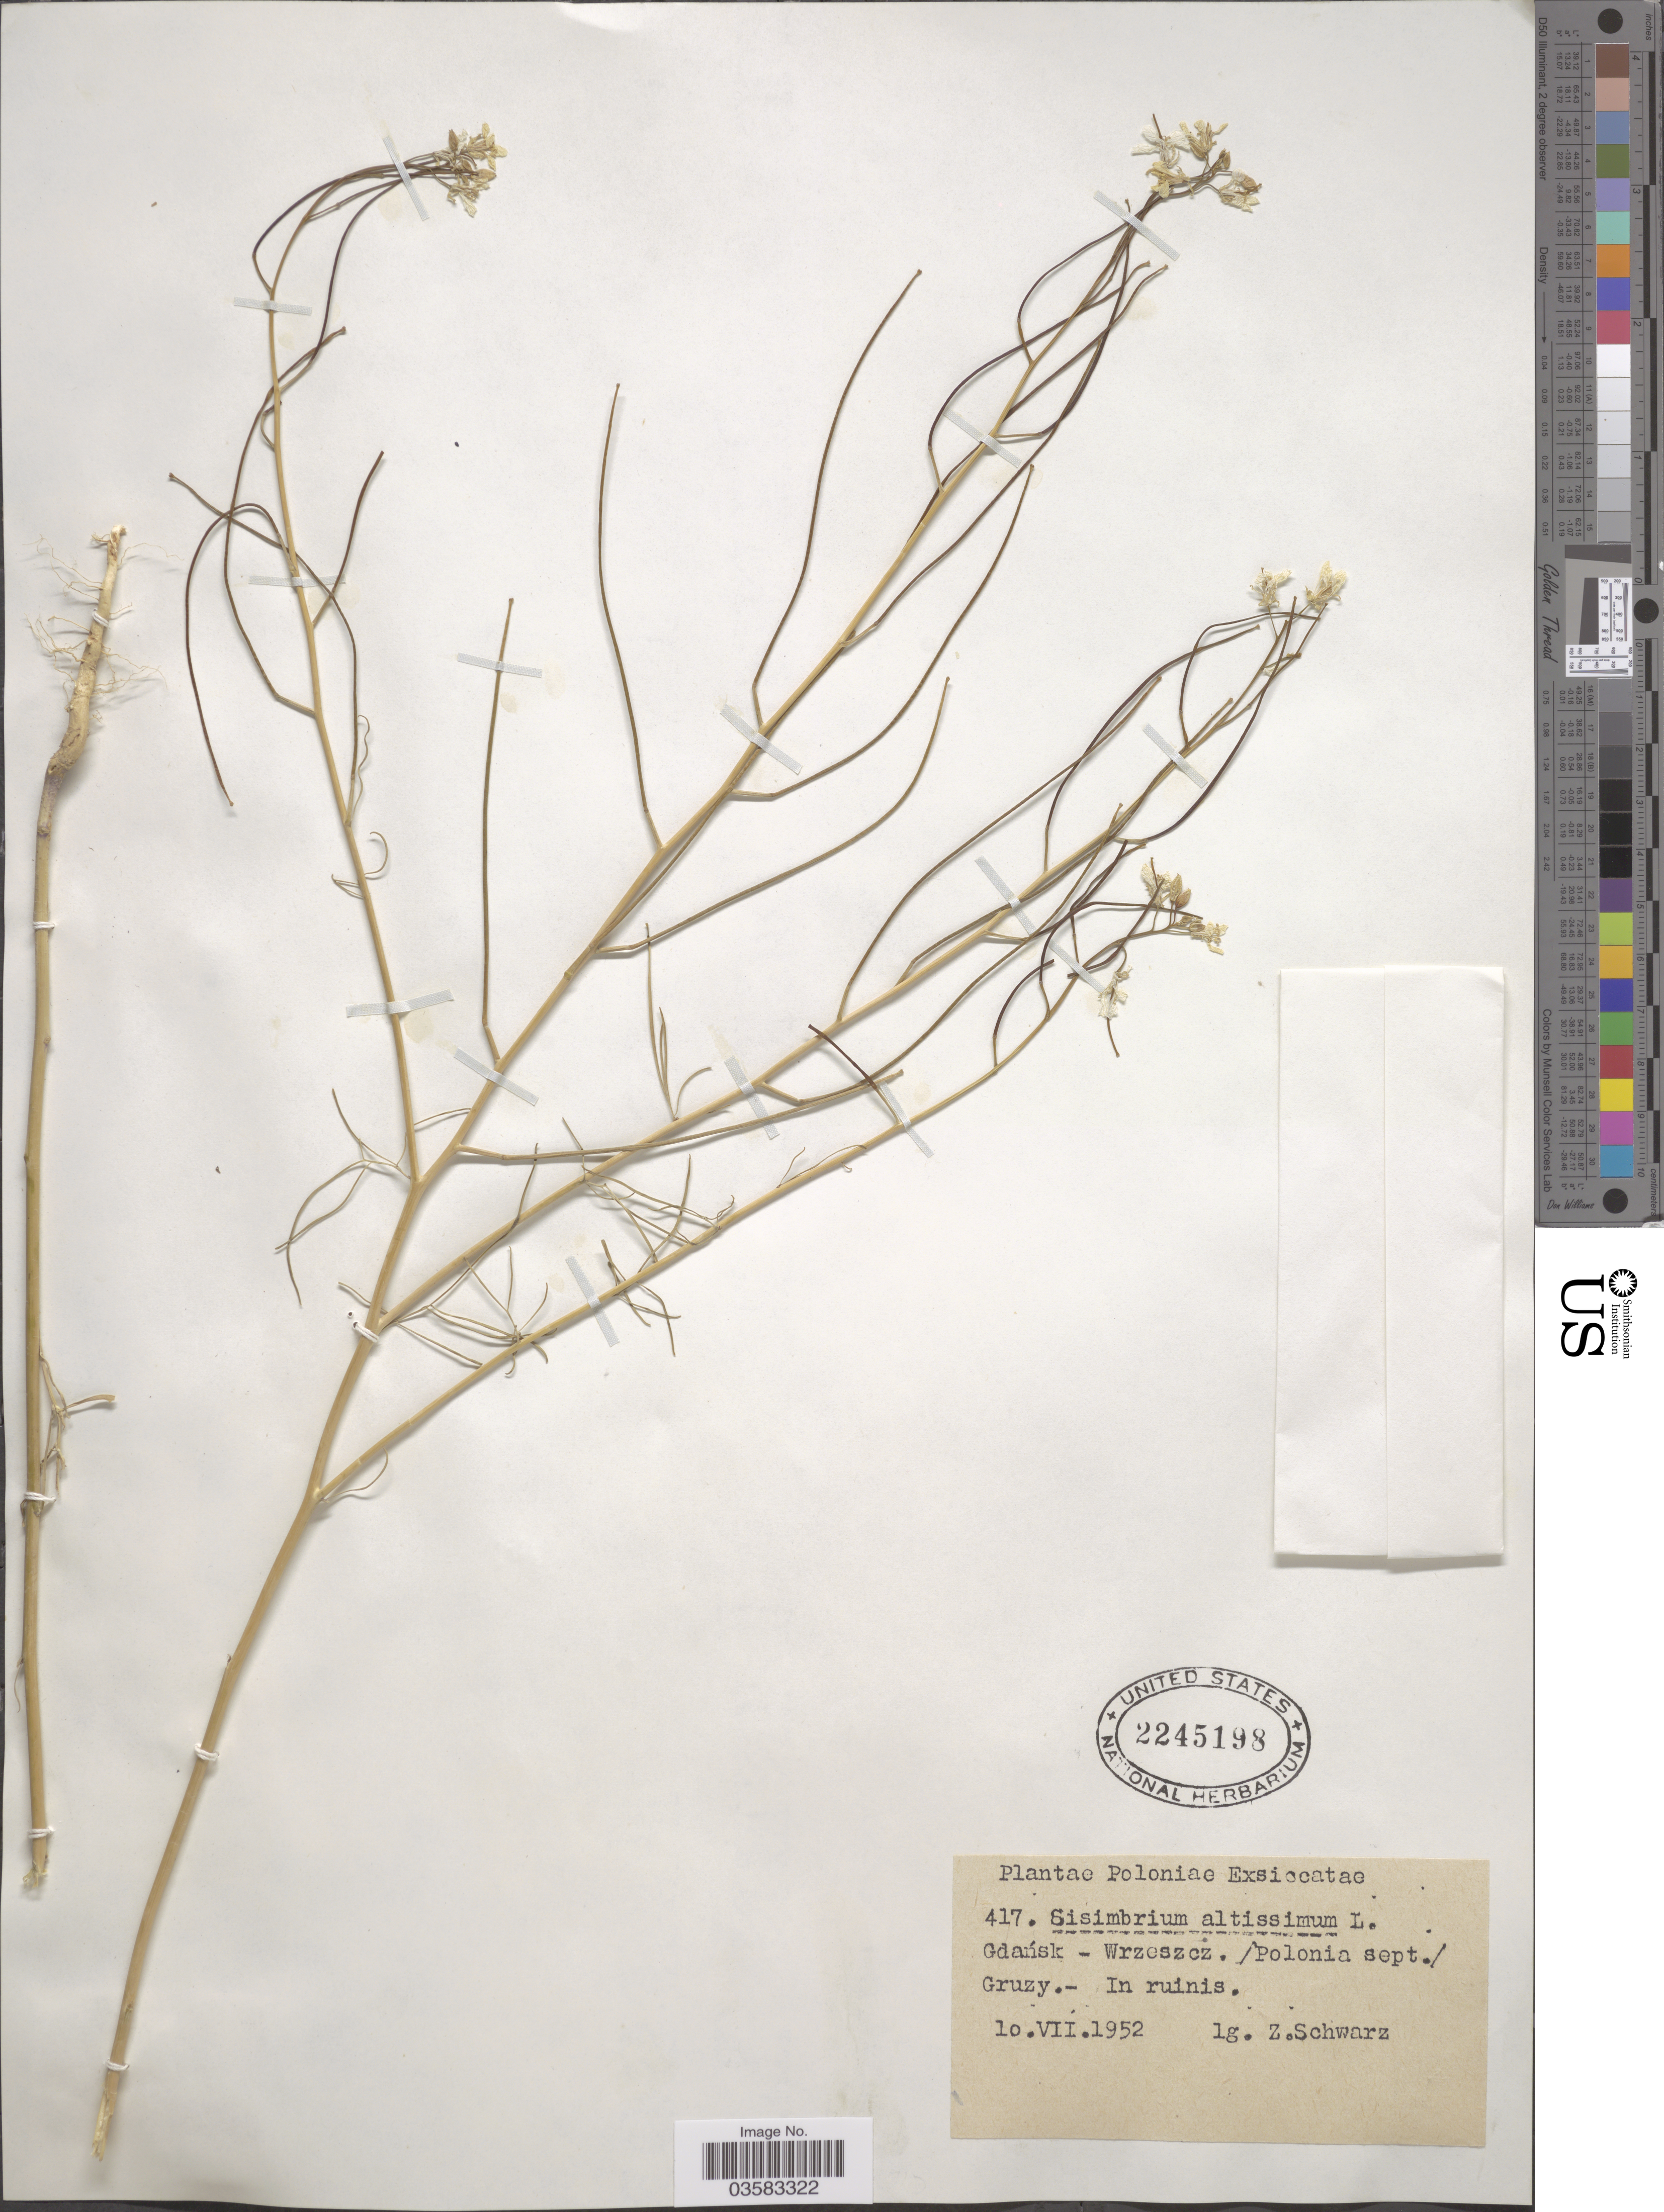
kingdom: Plantae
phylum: Tracheophyta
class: Magnoliopsida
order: Brassicales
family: Brassicaceae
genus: Sisymbrium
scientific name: Sisymbrium altissimum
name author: L.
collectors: Z. Schwarz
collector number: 417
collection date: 1952-07-10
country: Poland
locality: Gdańsk - Wrzeszcz. /Polonia sept./ Gruzy. - In ruinis.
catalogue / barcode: US 2245198